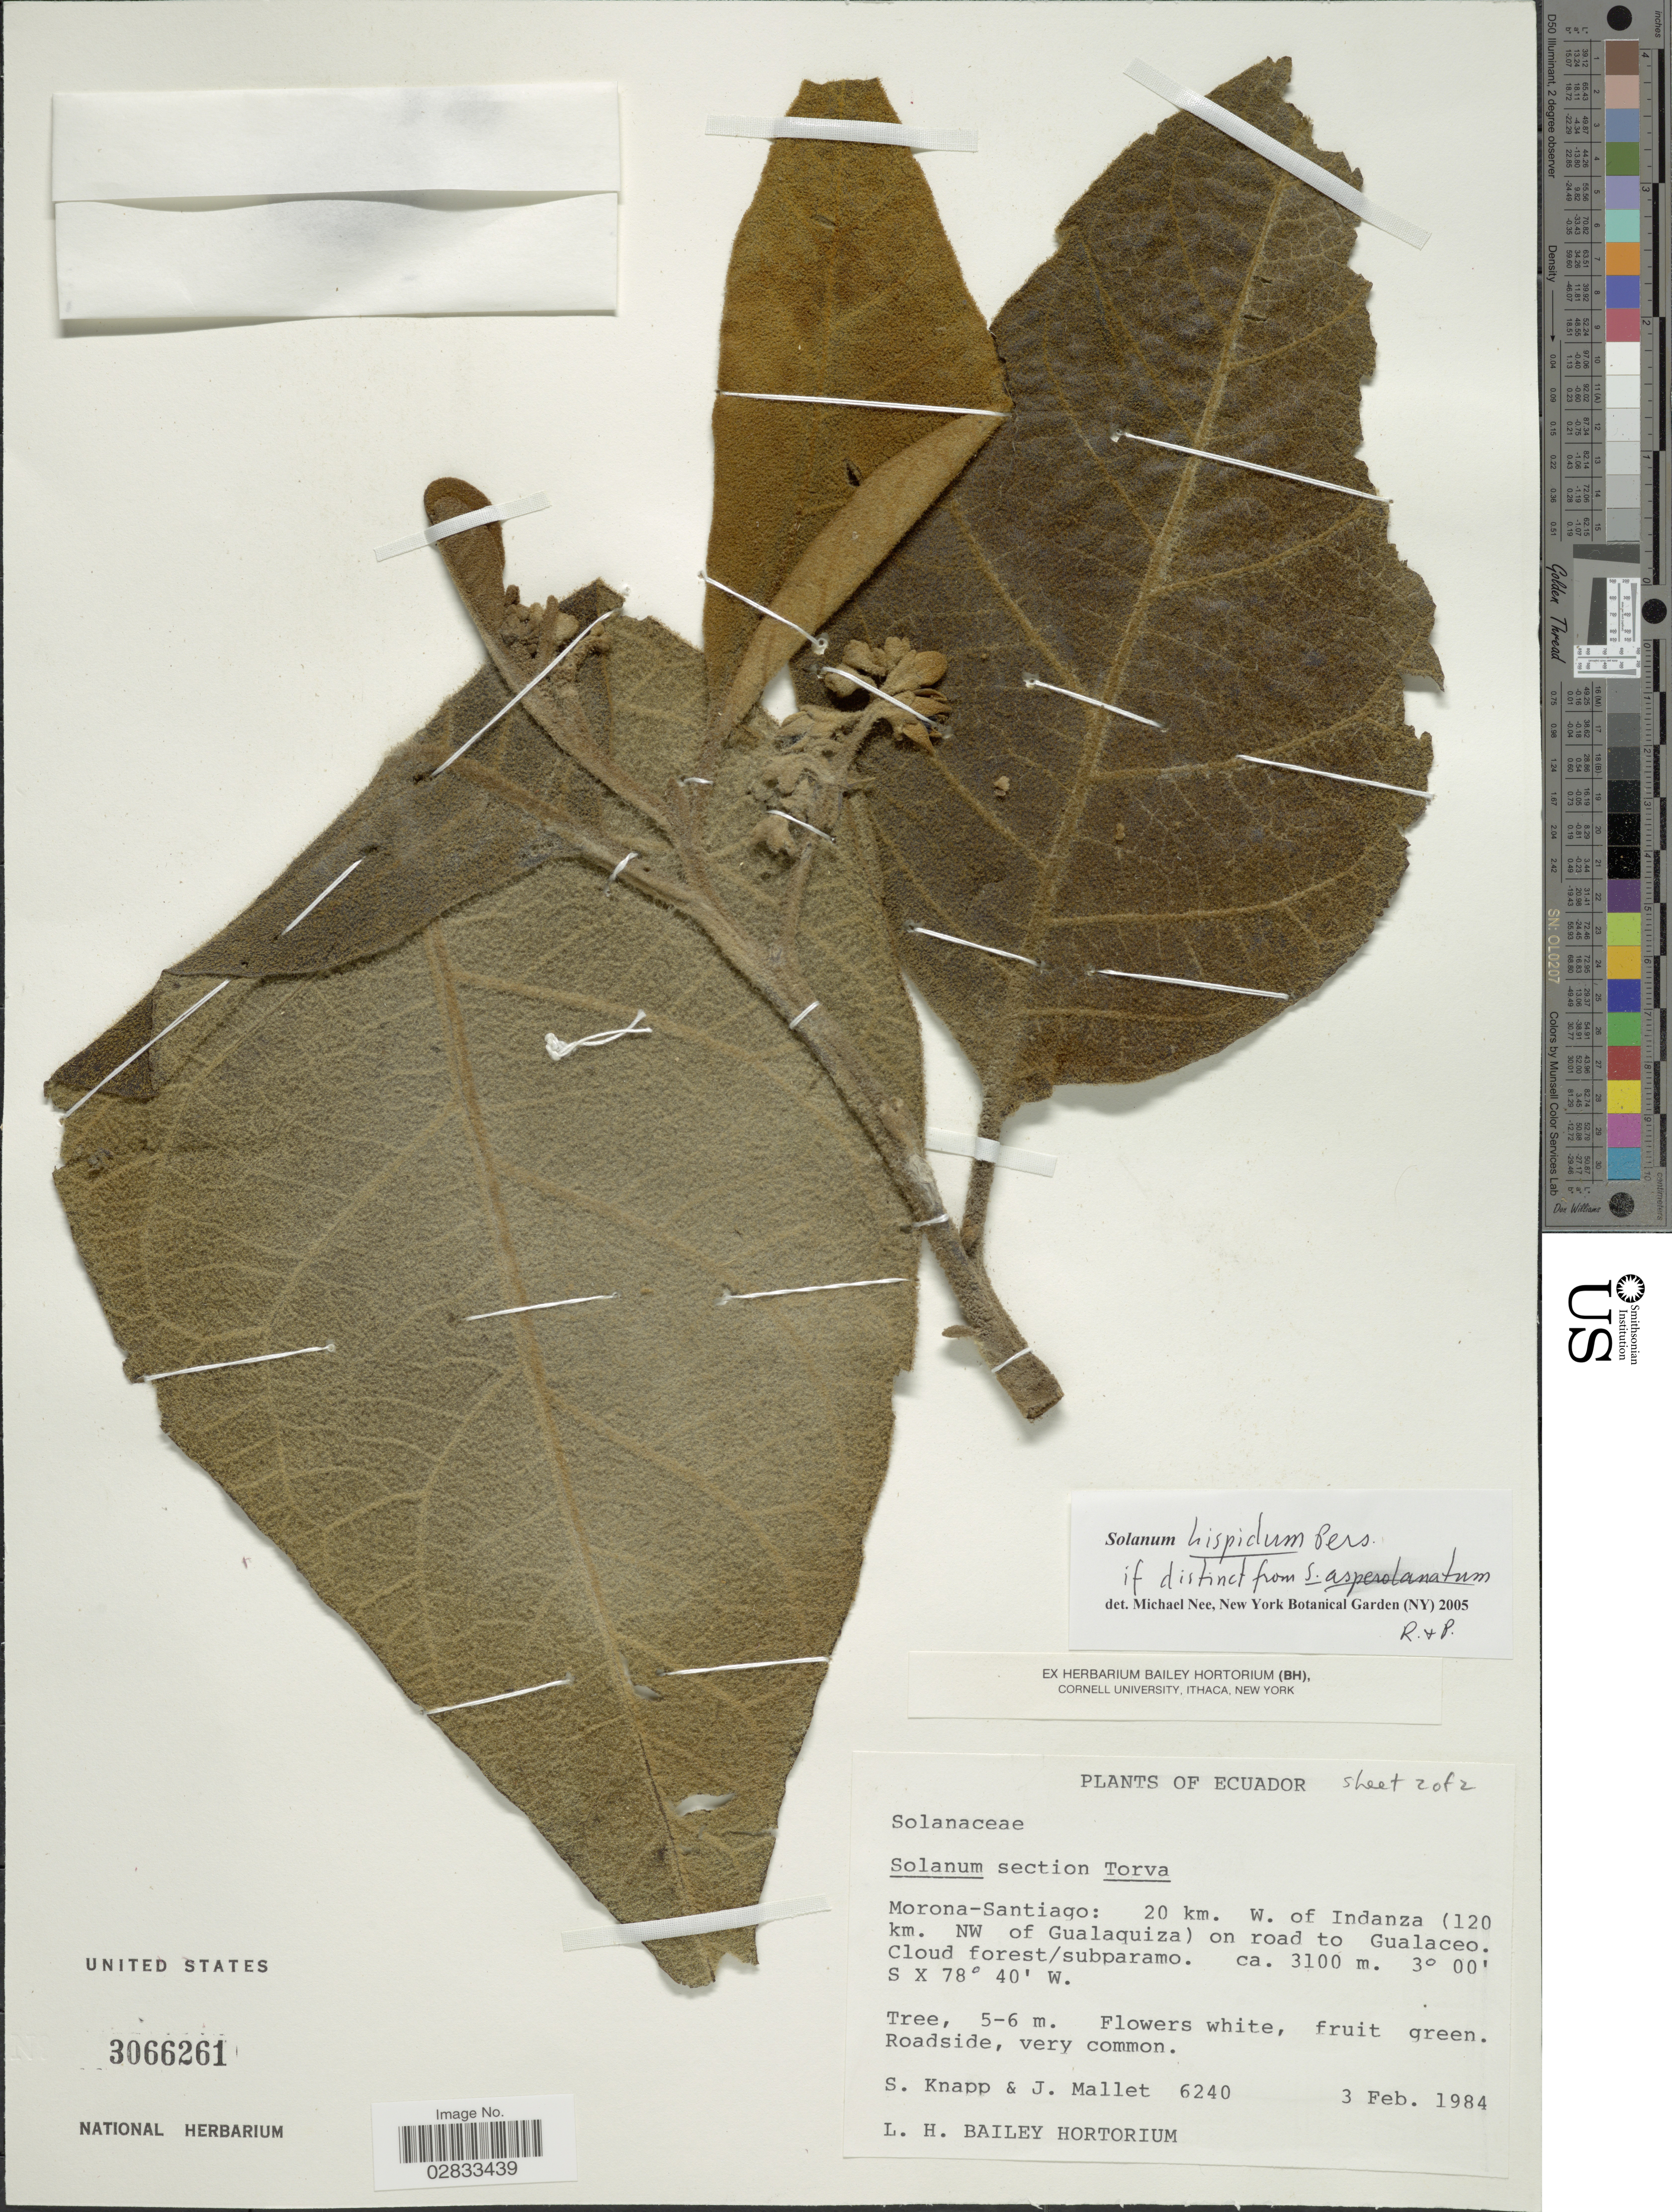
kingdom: Plantae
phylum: Tracheophyta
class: Magnoliopsida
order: Solanales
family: Solanaceae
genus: Solanum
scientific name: Solanum hispidum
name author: Pers.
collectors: S. Knapp & J. Mallet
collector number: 6240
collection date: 1984-02-03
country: Ecuador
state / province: Morona-Santiago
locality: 20 km. W. of Indanza (120 km. NW of Gualaquiza) on road to Gualaceo.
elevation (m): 3100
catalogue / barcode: US 3066261